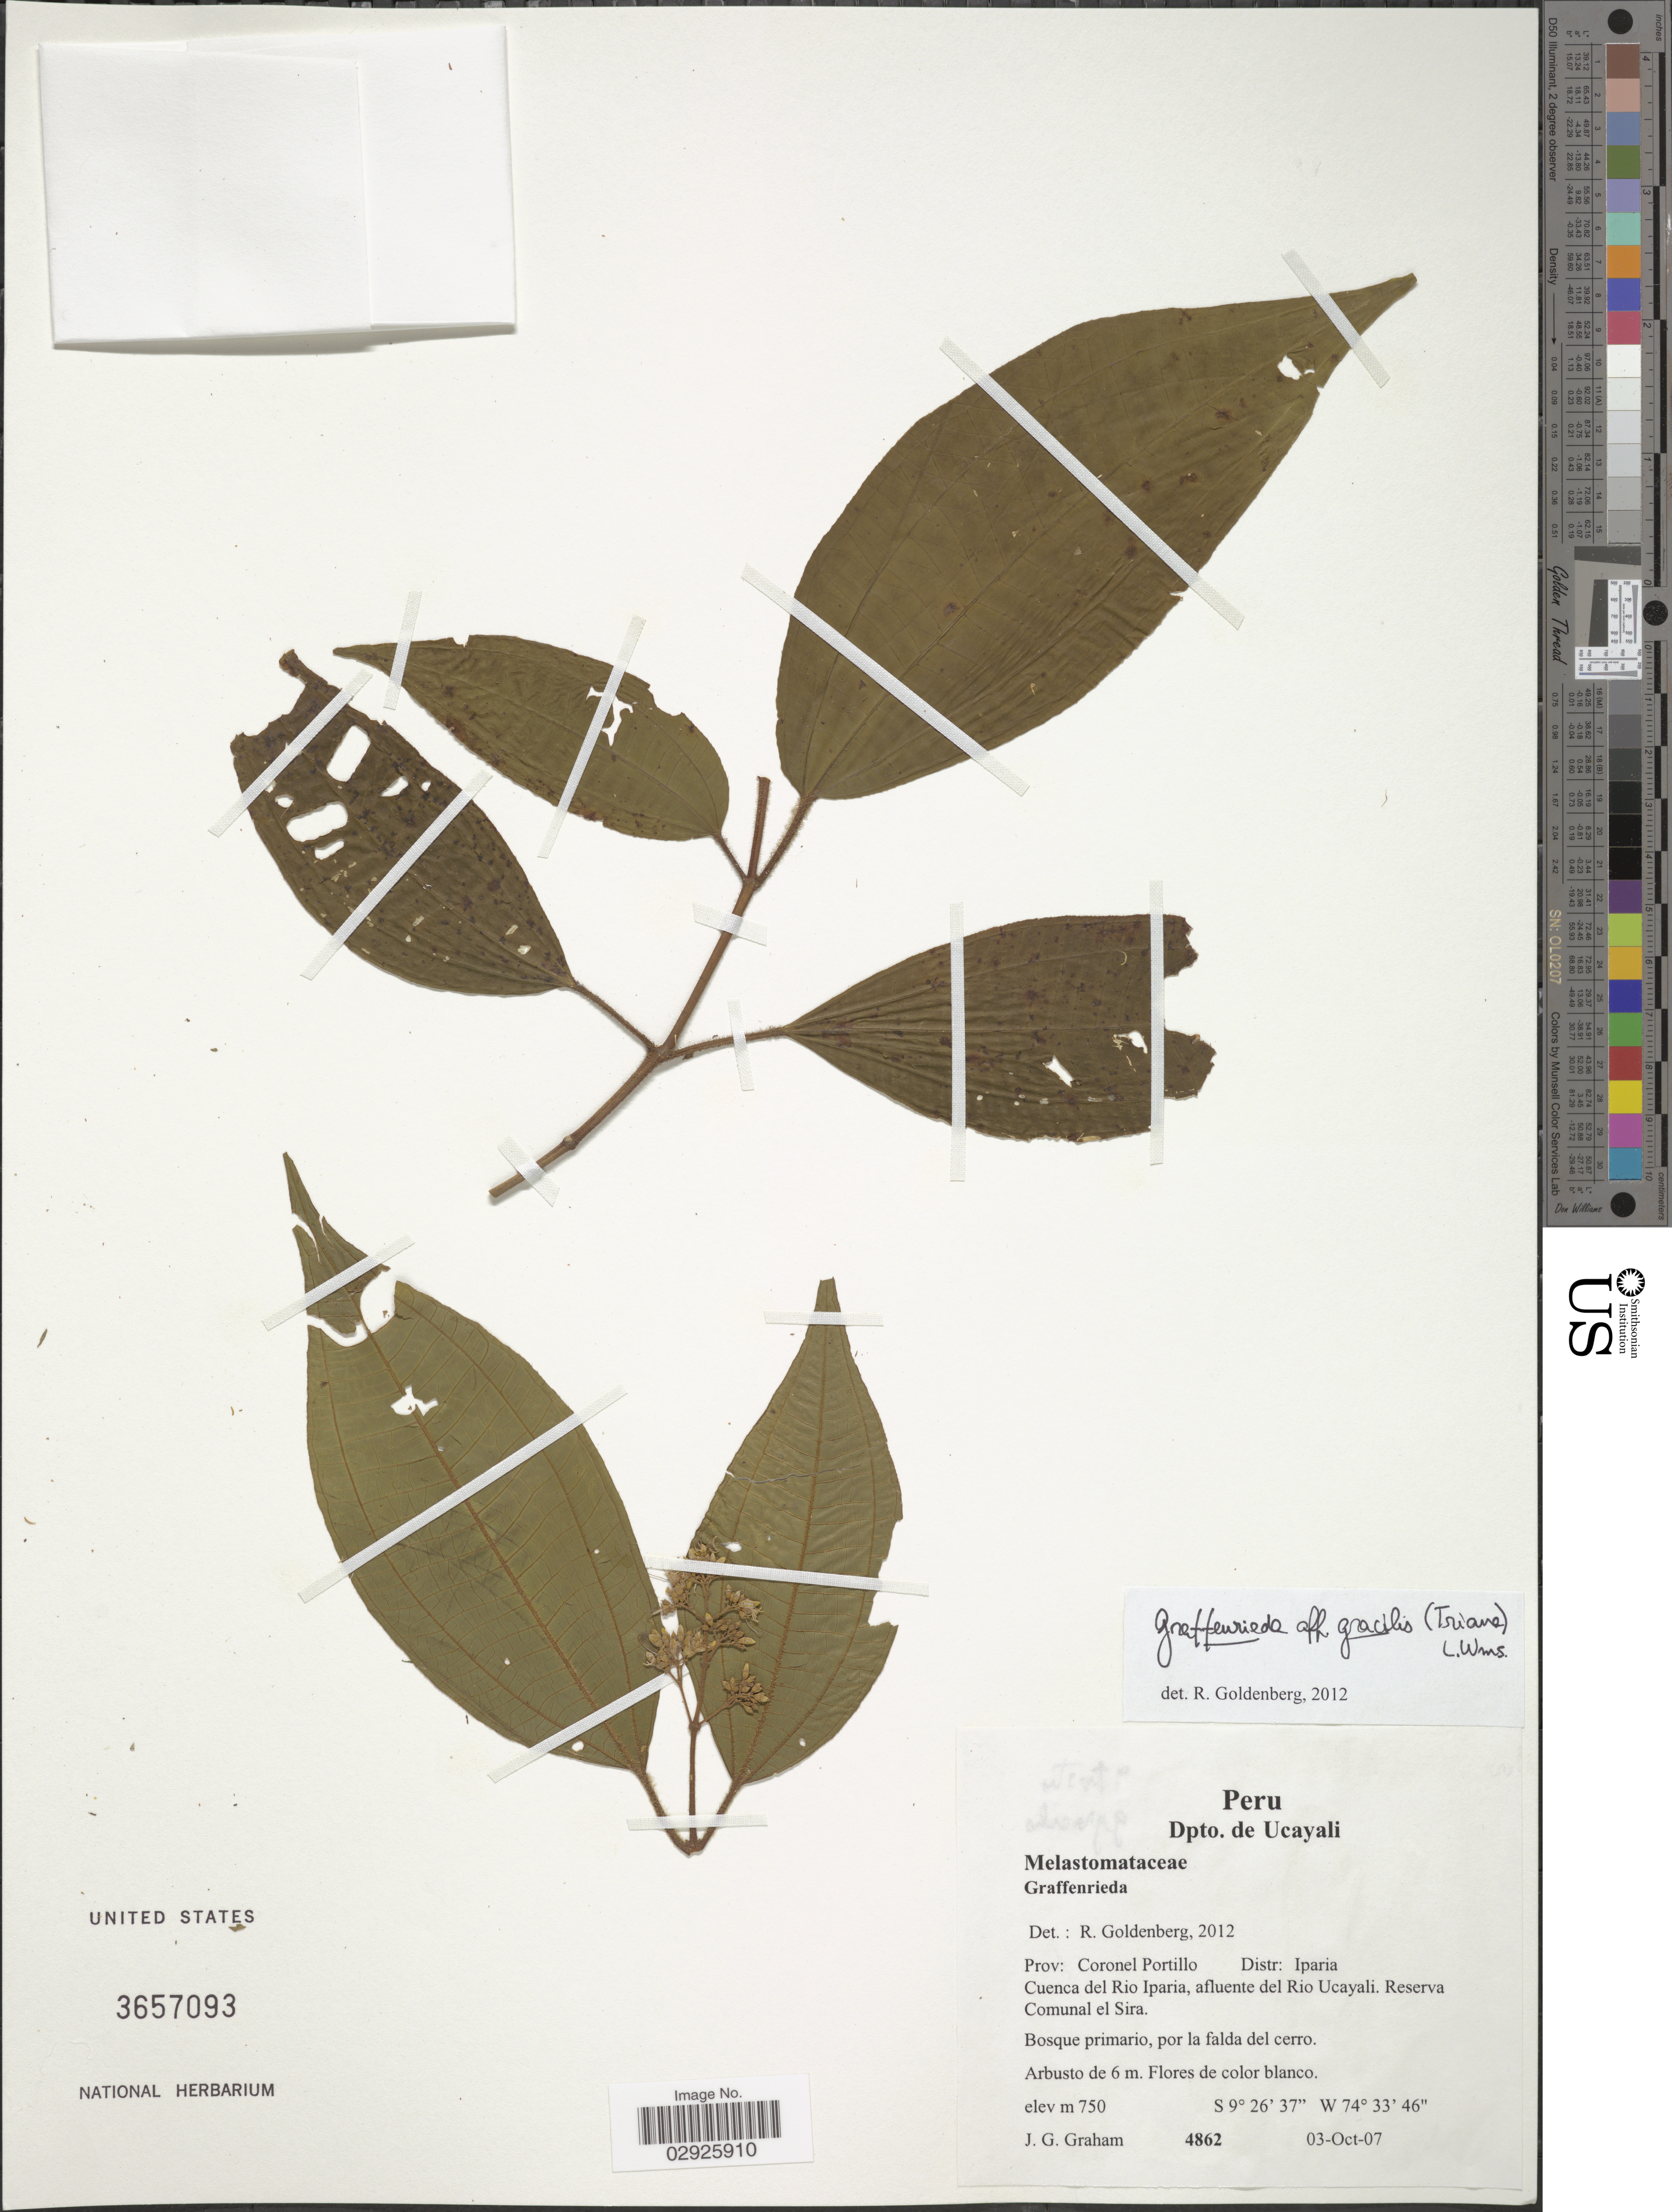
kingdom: Plantae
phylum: Tracheophyta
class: Magnoliopsida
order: Myrtales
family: Melastomataceae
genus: Graffenrieda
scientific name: Graffenrieda gracilis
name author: (Triana) L.O. Williams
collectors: J. Graham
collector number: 4862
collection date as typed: Transcribed d/m/y: 3/10/7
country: Peru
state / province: Ucayali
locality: Dpto. de Ucayali. Prov: Coronel Portillo. Distr: Iparia. Cuenca el Rio Iparia, afluente del Rio Ucayali. Reserva Comunal el Sira.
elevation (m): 750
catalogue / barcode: US 3657093